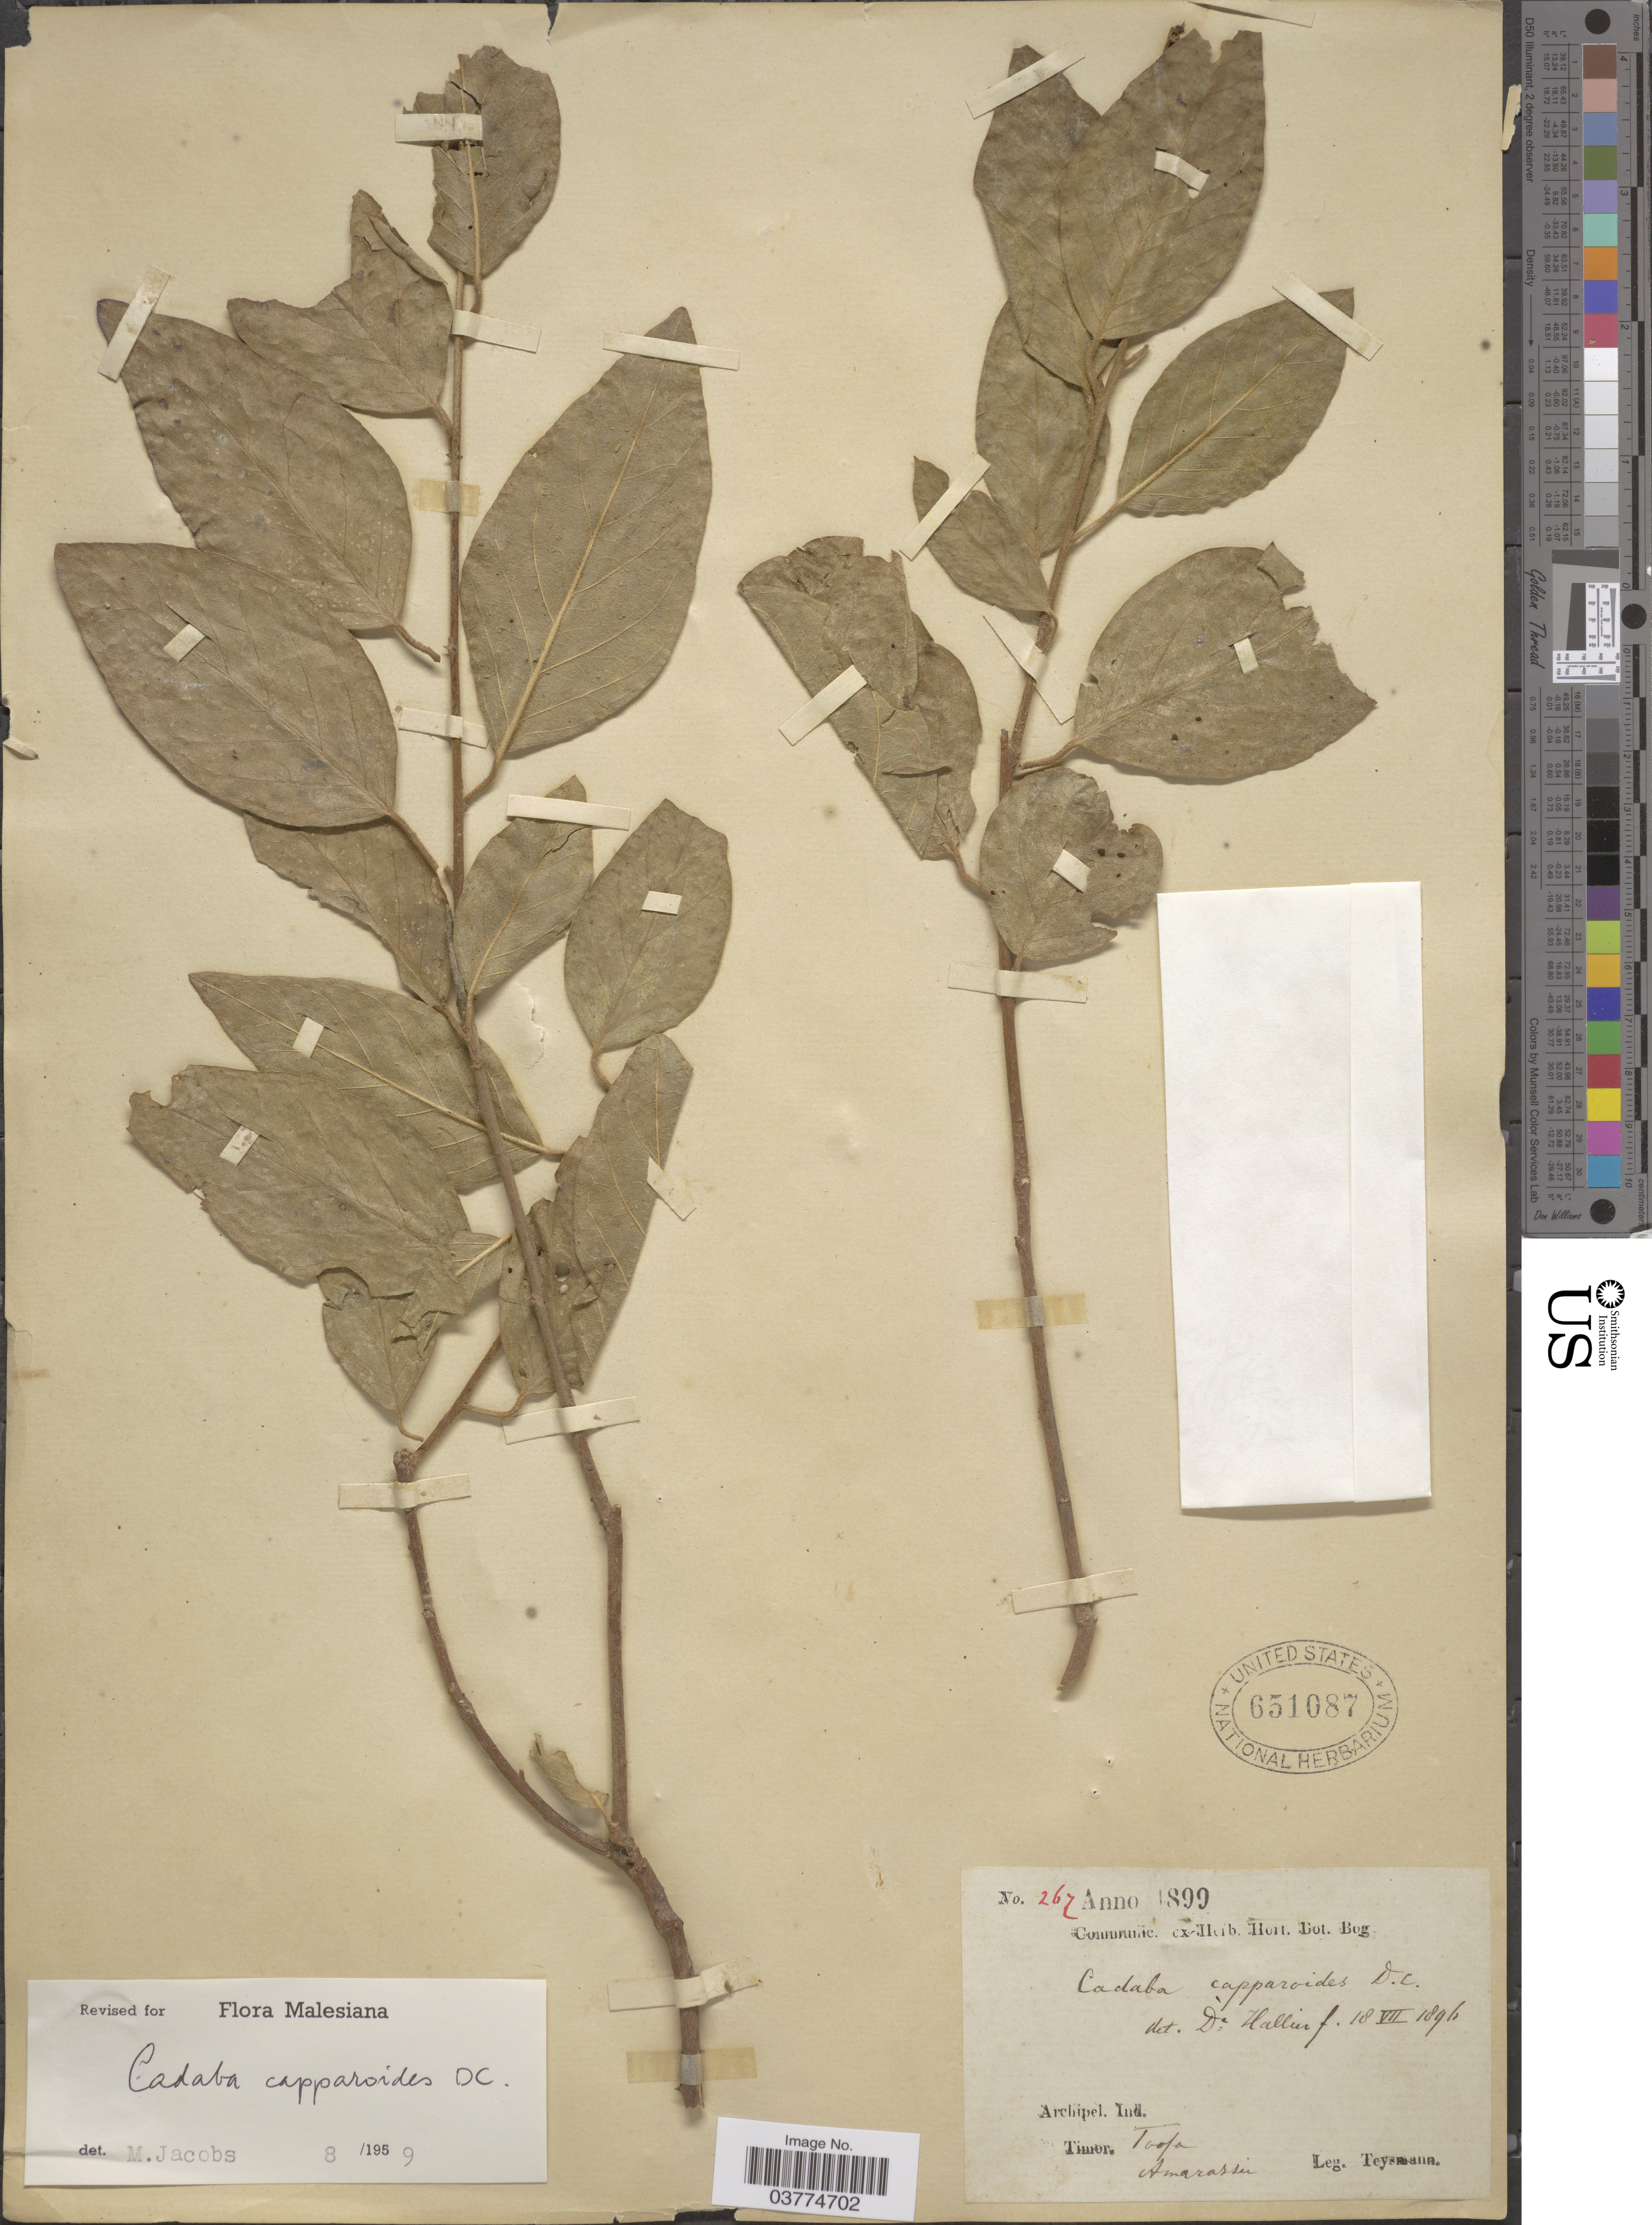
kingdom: Plantae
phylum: Tracheophyta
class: Magnoliopsida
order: Brassicales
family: Capparaceae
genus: Cadaba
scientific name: Cadaba capparoides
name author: DC.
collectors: Teysmann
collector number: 267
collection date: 1899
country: Indonesia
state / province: Nusa Tenggara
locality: Archipel. Ind. Timor. Toofa Amarassu*.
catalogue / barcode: US 651087